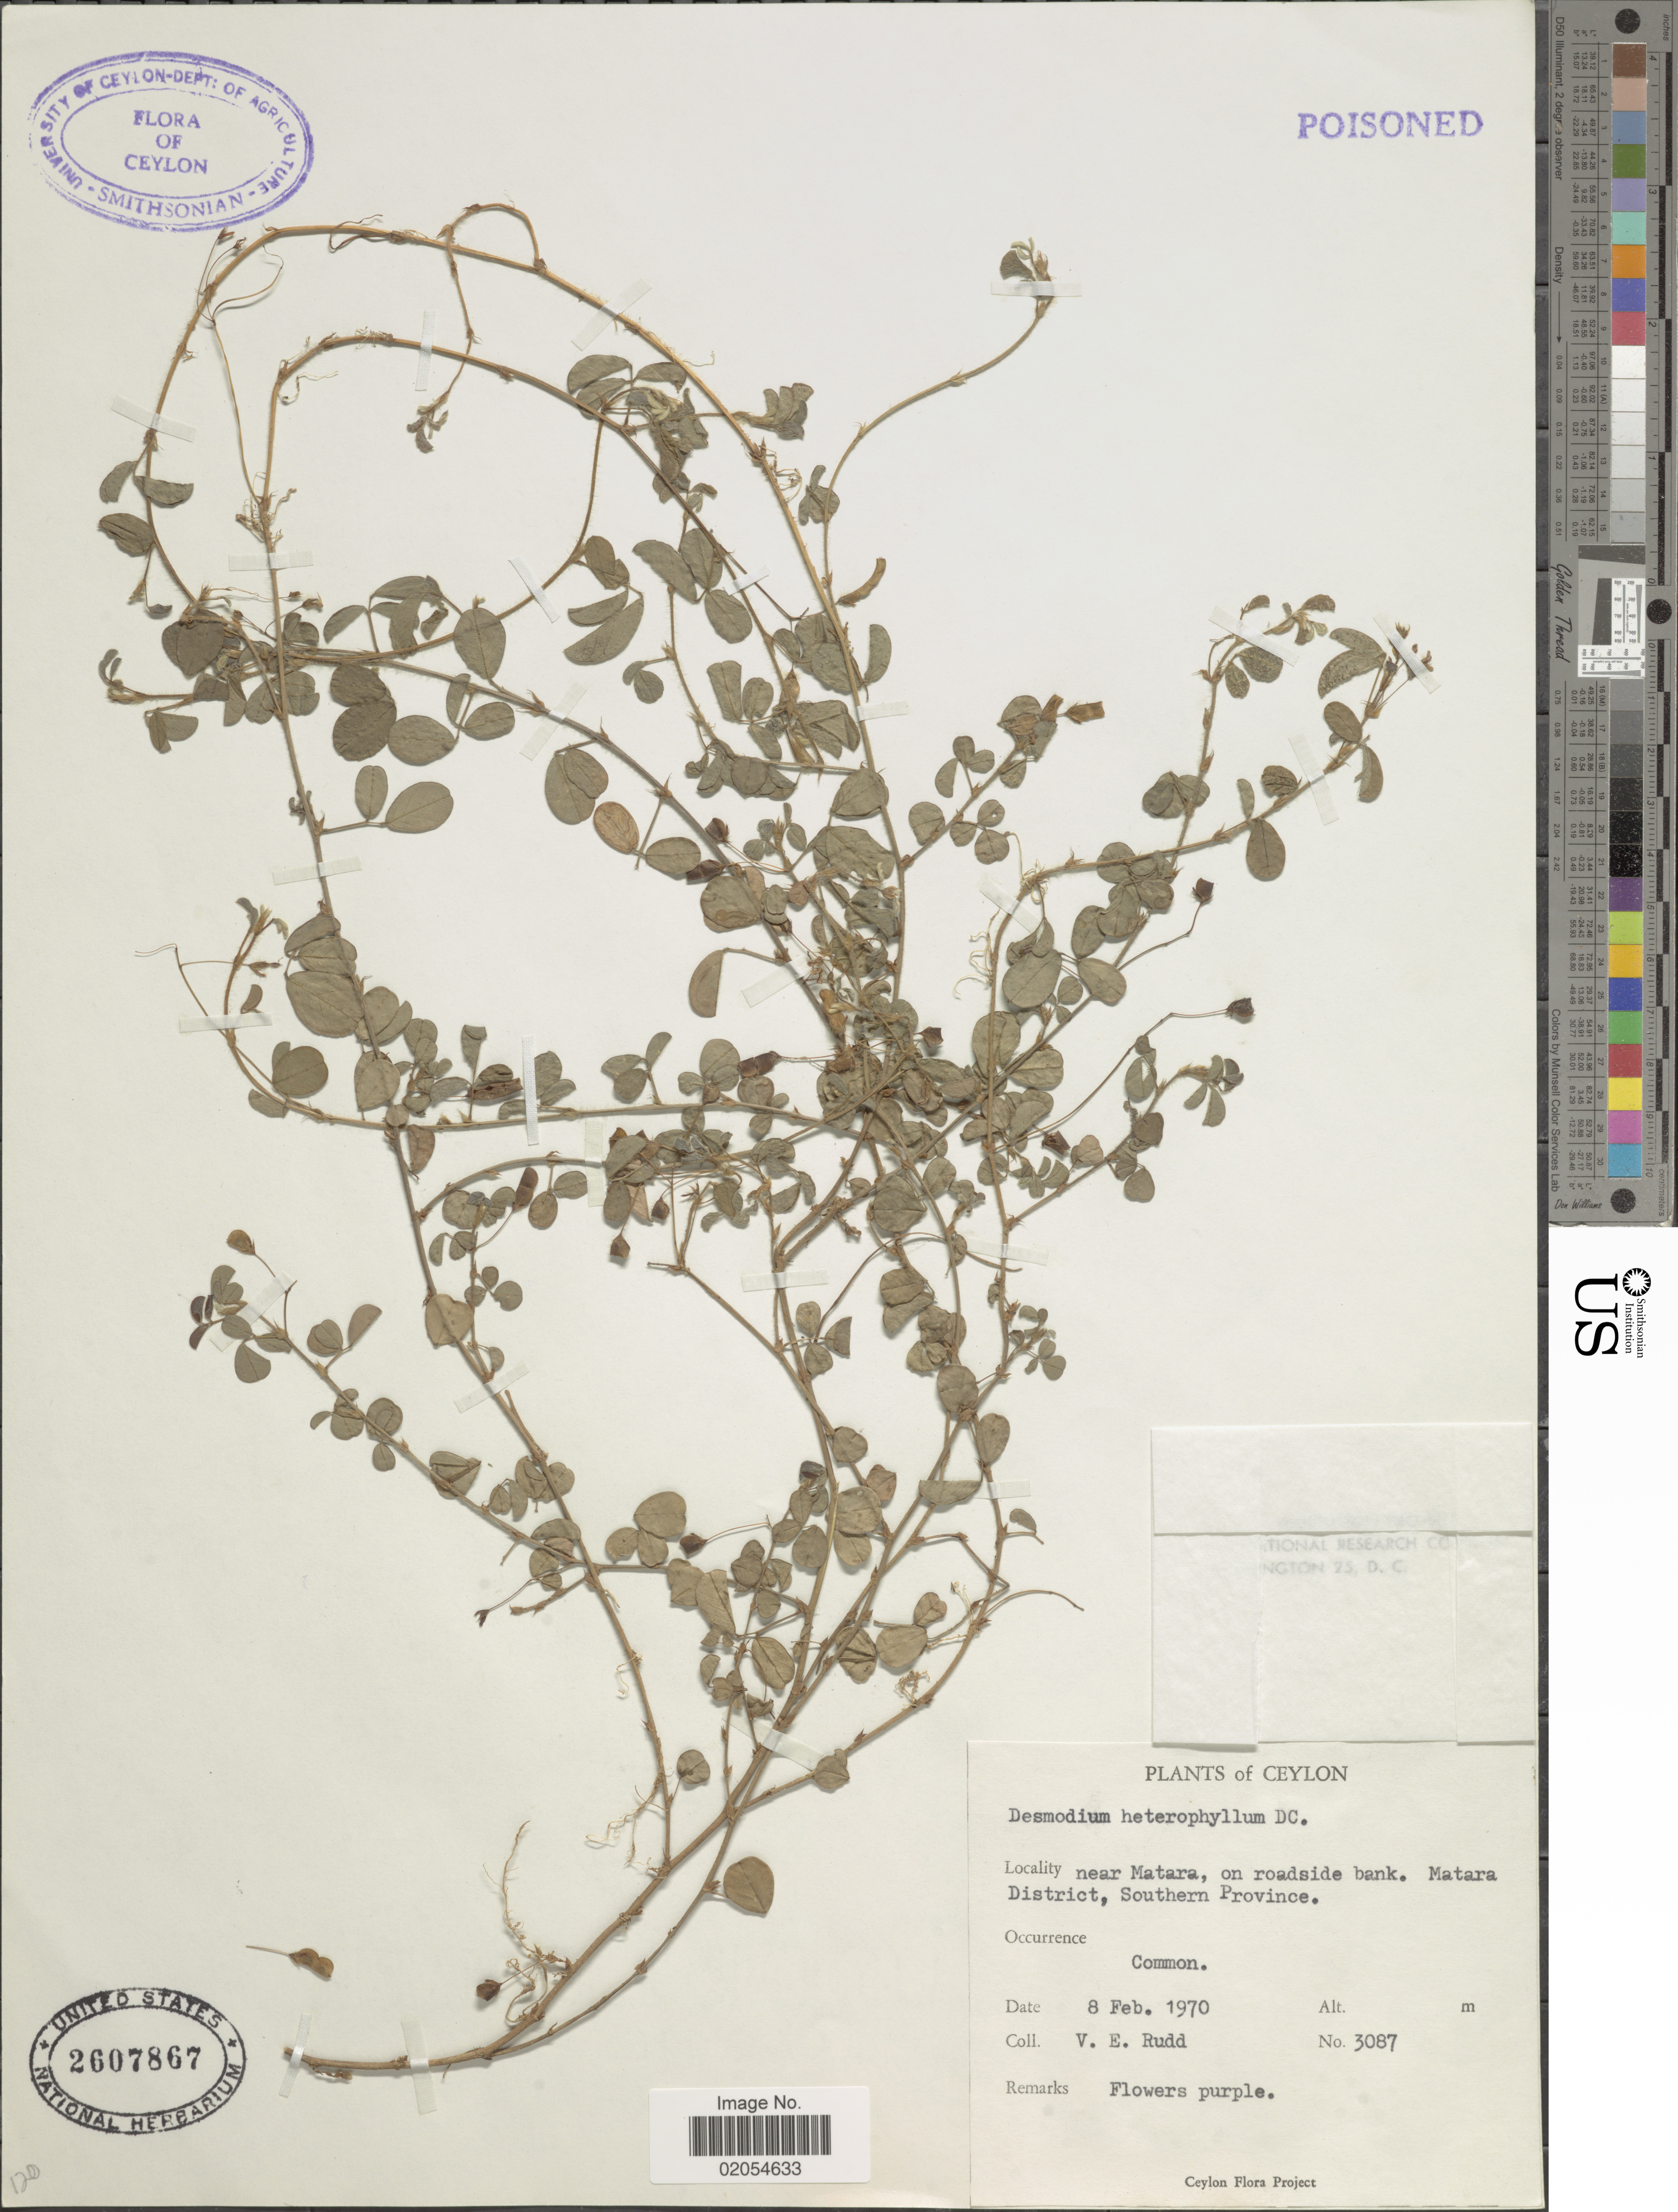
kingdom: Plantae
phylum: Tracheophyta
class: Magnoliopsida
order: Fabales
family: Fabaceae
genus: Grona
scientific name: Grona heterophylla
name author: (Willd.) H. Ohashi & K. Ohashi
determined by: Strong, Mark T., (BOT), Smithsonian Institution - National Museum of Natural History (UNITED STATES)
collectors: V. E. Rudd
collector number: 3087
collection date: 1970-02-08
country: Sri Lanka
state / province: Southern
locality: Ceylon. near Matara, Matara District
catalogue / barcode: US 2607867